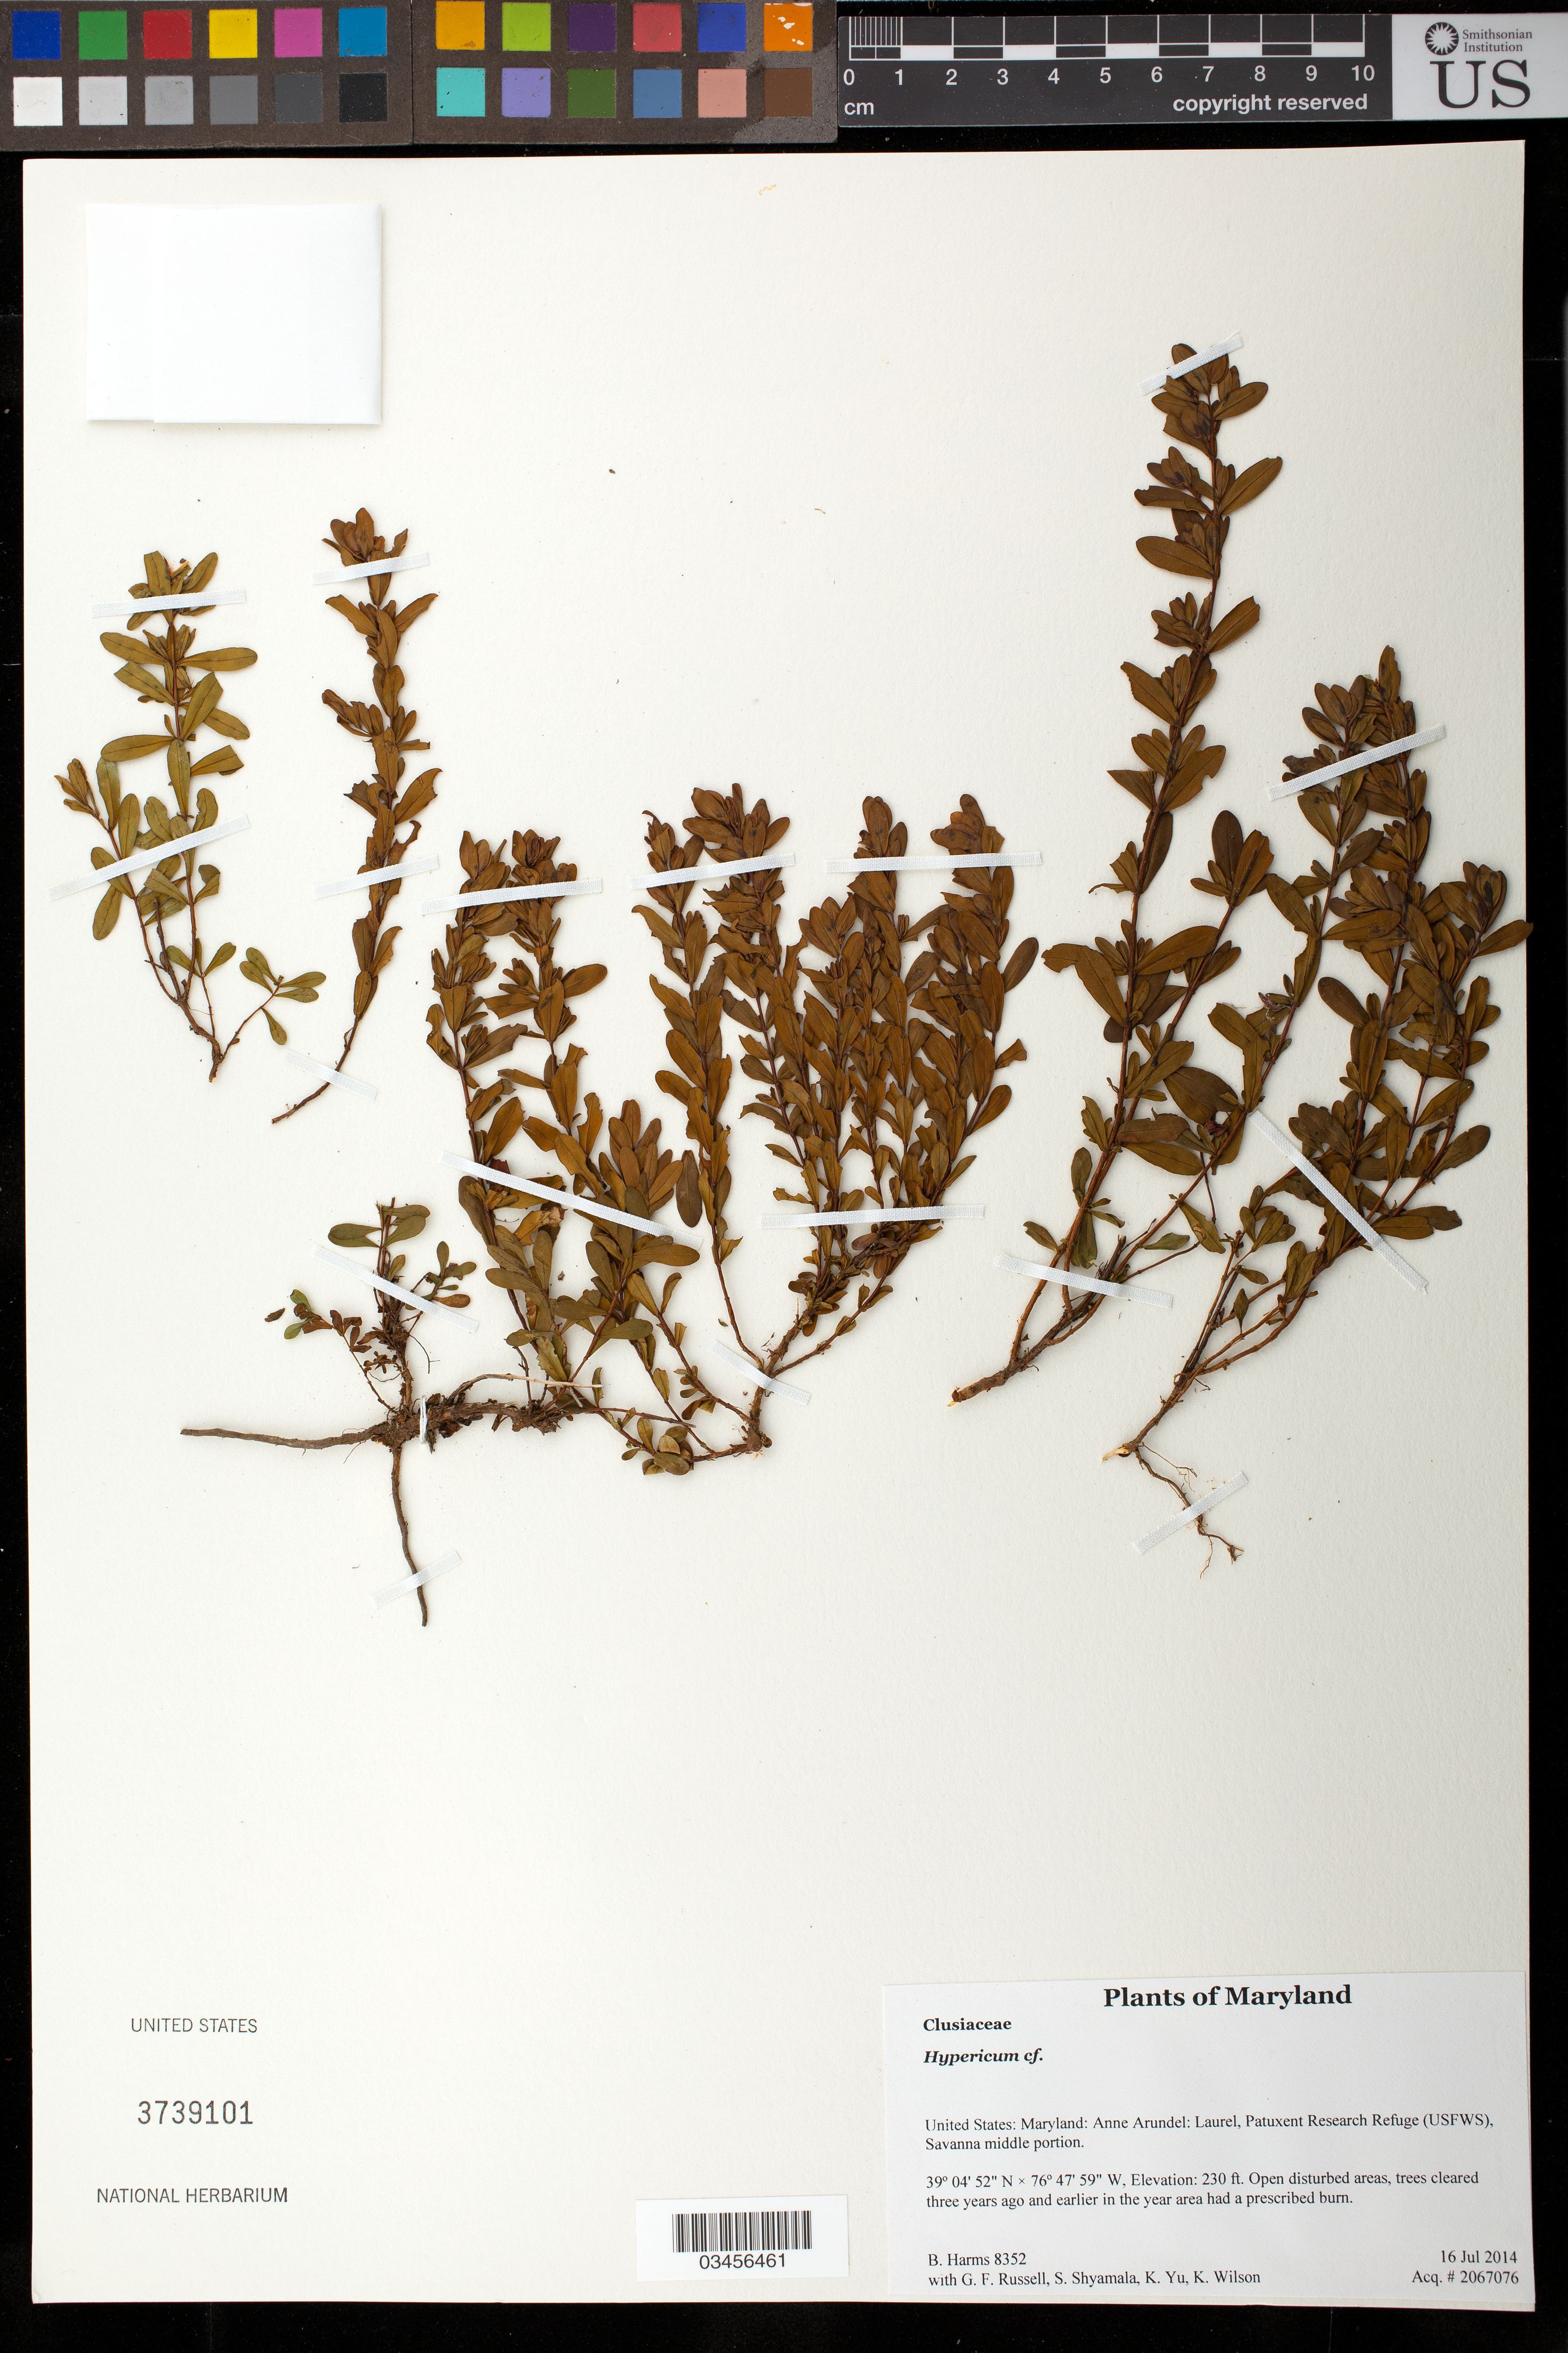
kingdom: Plantae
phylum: Tracheophyta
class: Magnoliopsida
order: Malpighiales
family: Hypericaceae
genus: Hypericum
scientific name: Hypericum sp.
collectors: B. Harms, G. Russell, S. Shyamala, K. Yu & K. Wilson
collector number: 8352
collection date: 2014-07-16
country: United States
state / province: Maryland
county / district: Anne Arundel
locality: Laurel, Patuxent Research Refuge (USFWS), Savanna middle portion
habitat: Open disturbed areas, trees cleared three years ago and earlier in the year area had a prescribed burn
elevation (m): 70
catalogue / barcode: US 3739101